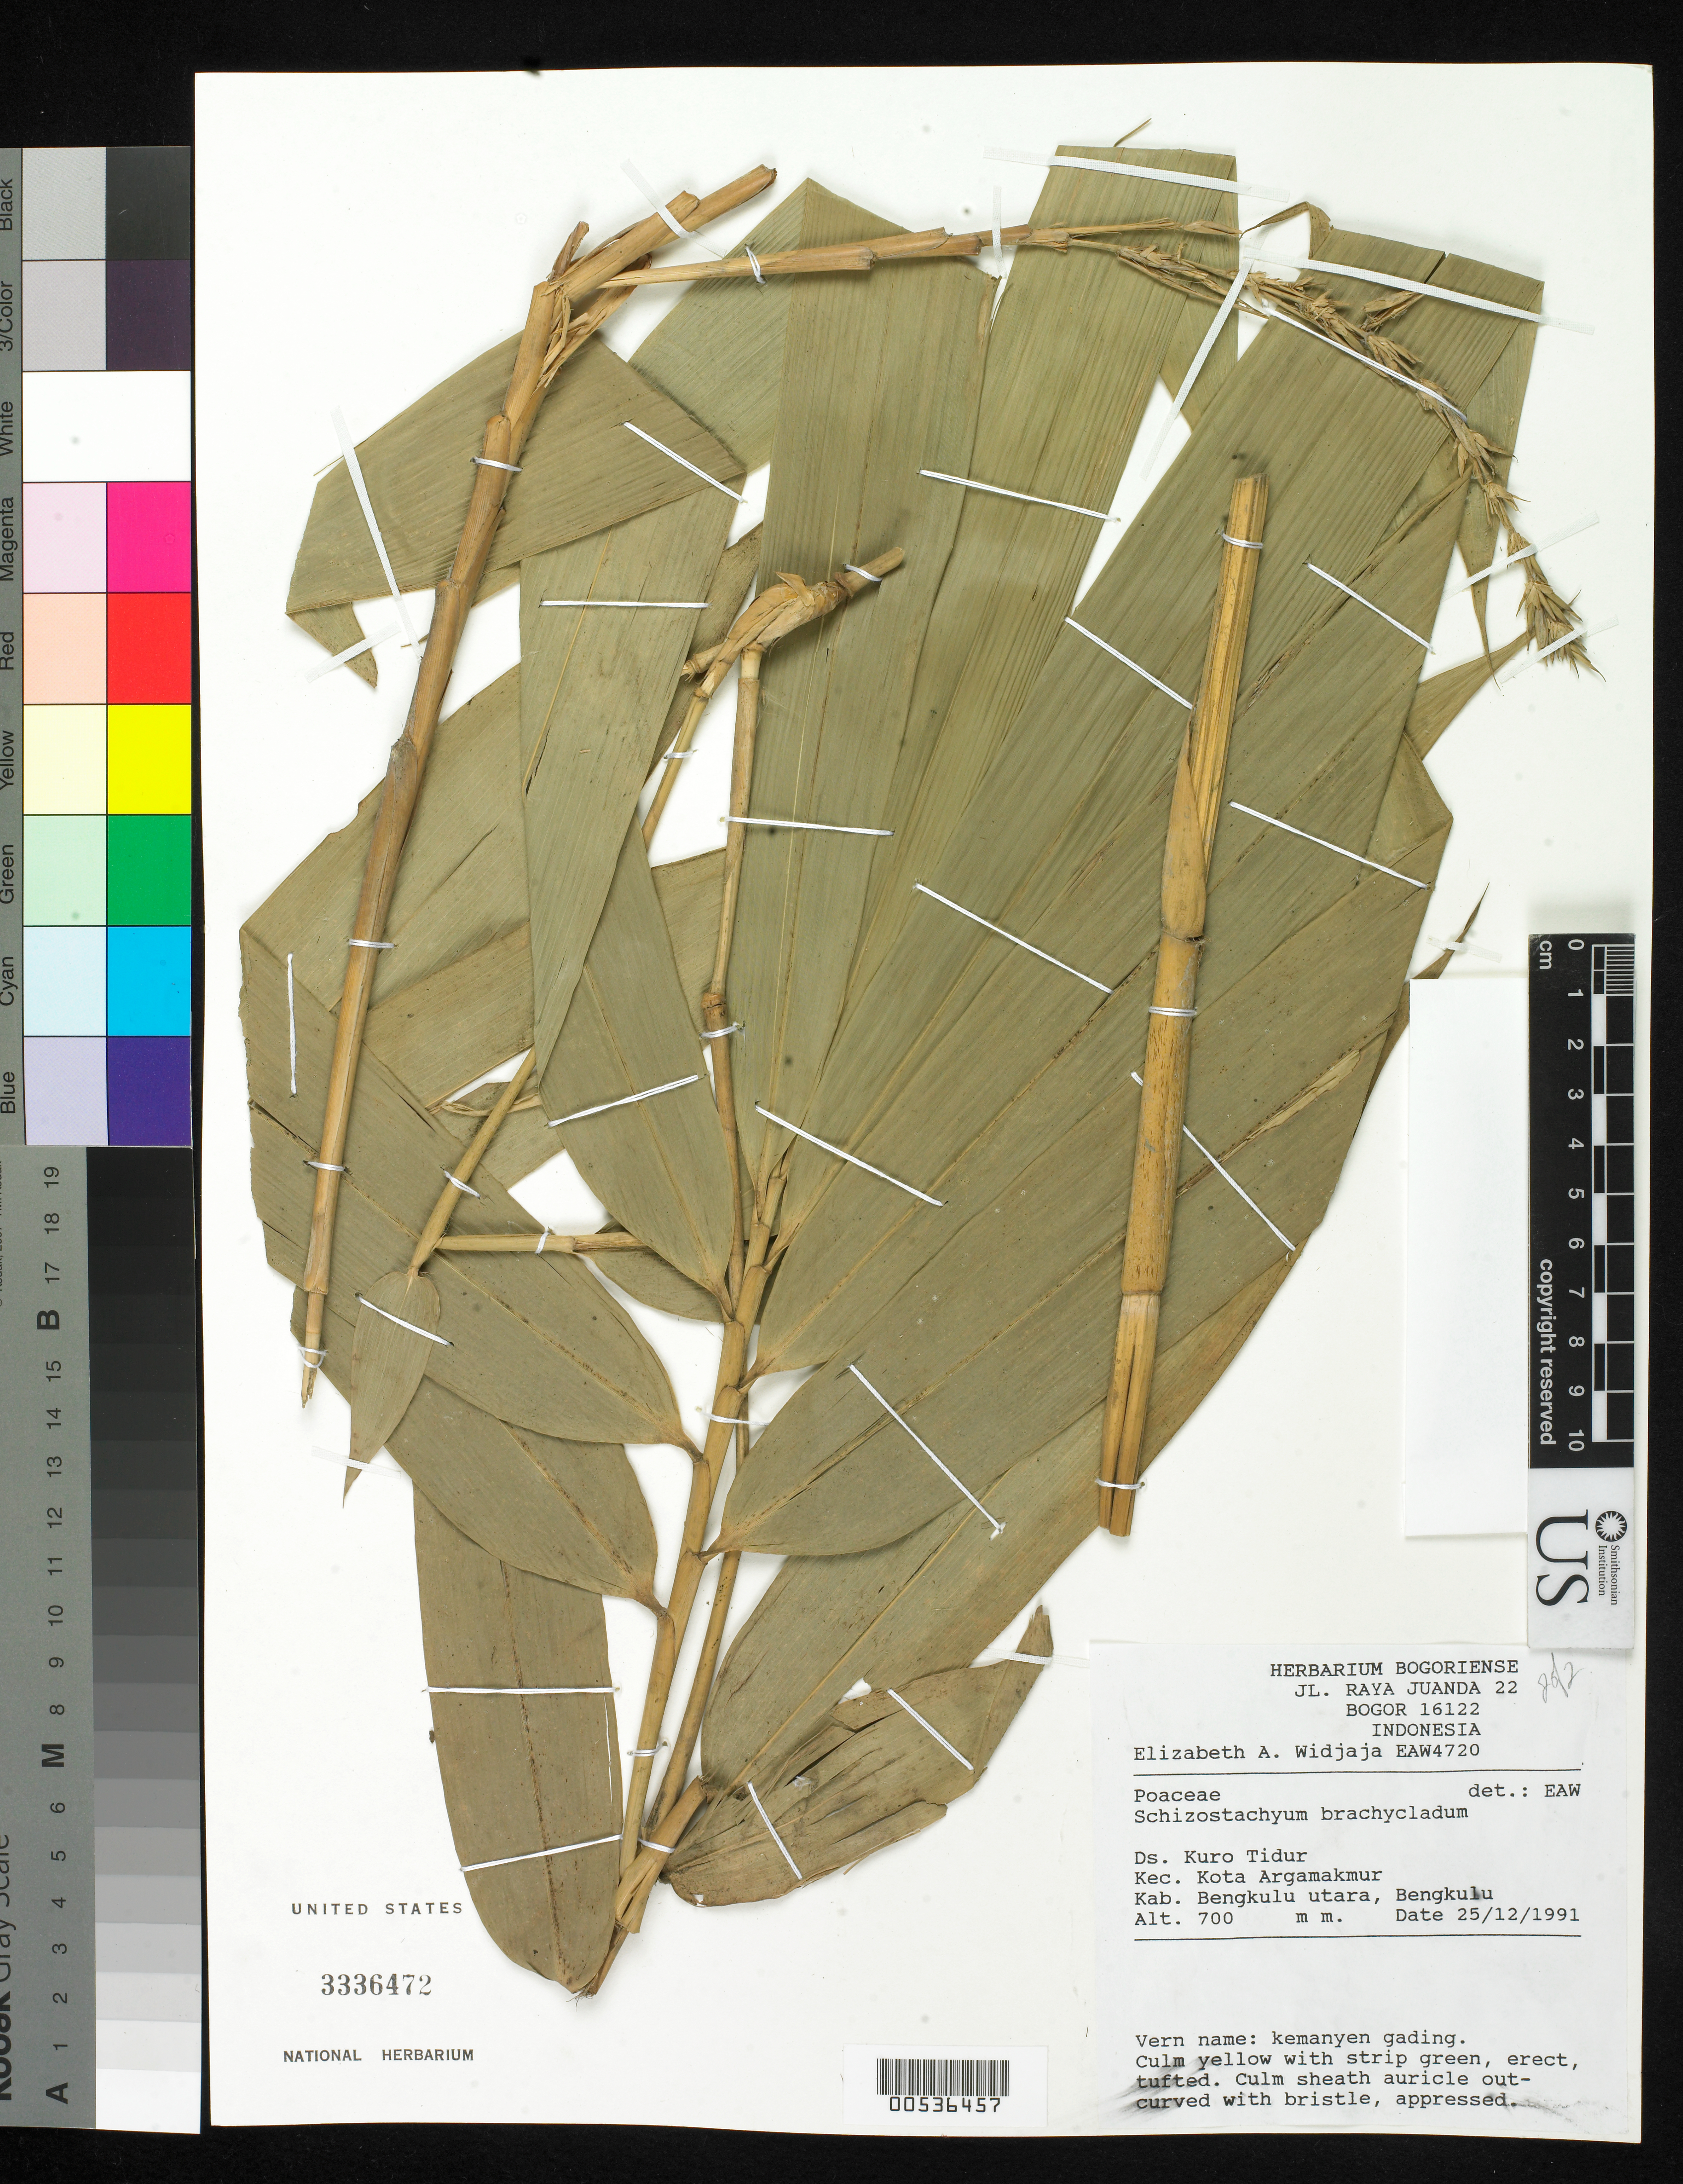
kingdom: Plantae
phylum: Tracheophyta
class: Liliopsida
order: Poales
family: Poaceae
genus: Schizostachyum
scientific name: Schizostachyum brachycladum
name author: (Kurz ex Munro) Kurz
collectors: E. A. Widjaja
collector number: Eaw4720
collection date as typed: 25 Dec 1991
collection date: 1991-12-25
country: Indonesia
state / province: Sumatra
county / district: Bengkulu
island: Sumatra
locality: Kota Argamakmur, Kuro Tidur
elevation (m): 700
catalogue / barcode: US 3336472